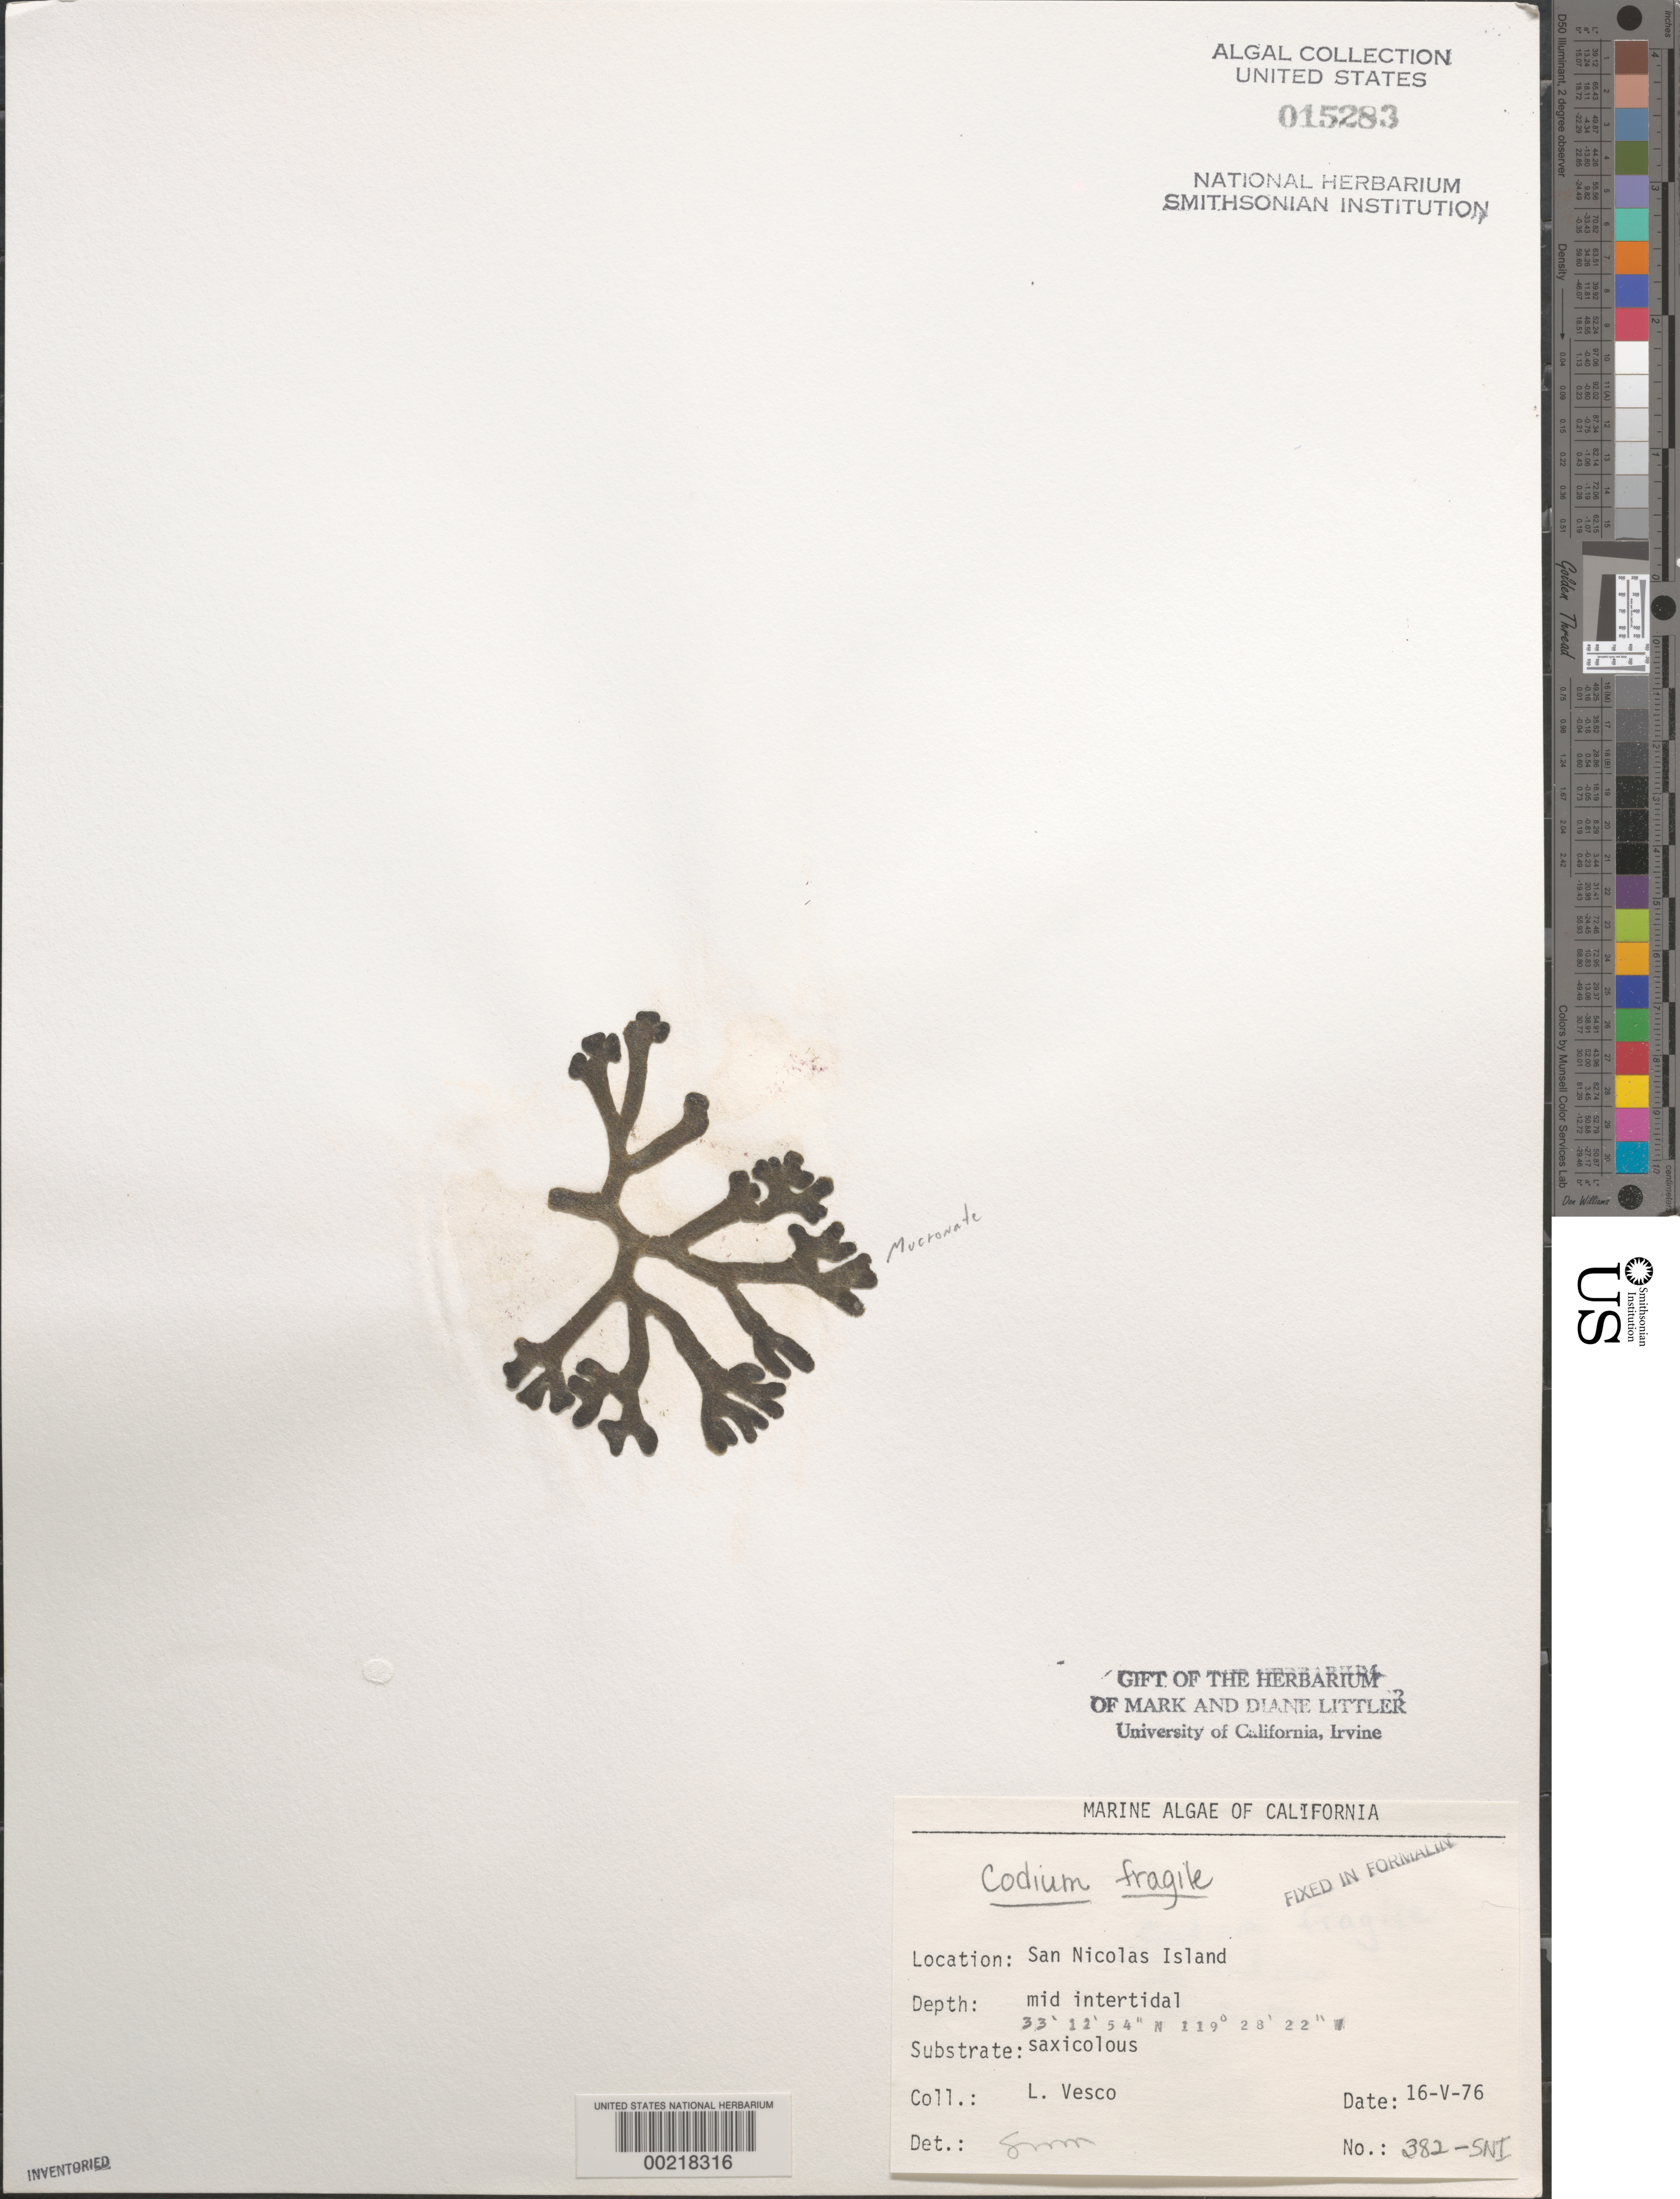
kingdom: Plantae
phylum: Chlorophyta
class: Ulvophyceae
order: Bryopsidales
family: Codiaceae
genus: Codium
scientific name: Codium fragile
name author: (Suringar) P. Hariot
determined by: Murray, S. N.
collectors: L. Vesco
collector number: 382-SNI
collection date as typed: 16 May 1976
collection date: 1976-05-16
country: United States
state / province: California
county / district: Ventura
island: San Nicolas Island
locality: Dutch Harbor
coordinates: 33 12'54"N, 119 28'22"W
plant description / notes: BLM-SOCALBIGHT Rocky Intertidal Survey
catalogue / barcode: US 15283